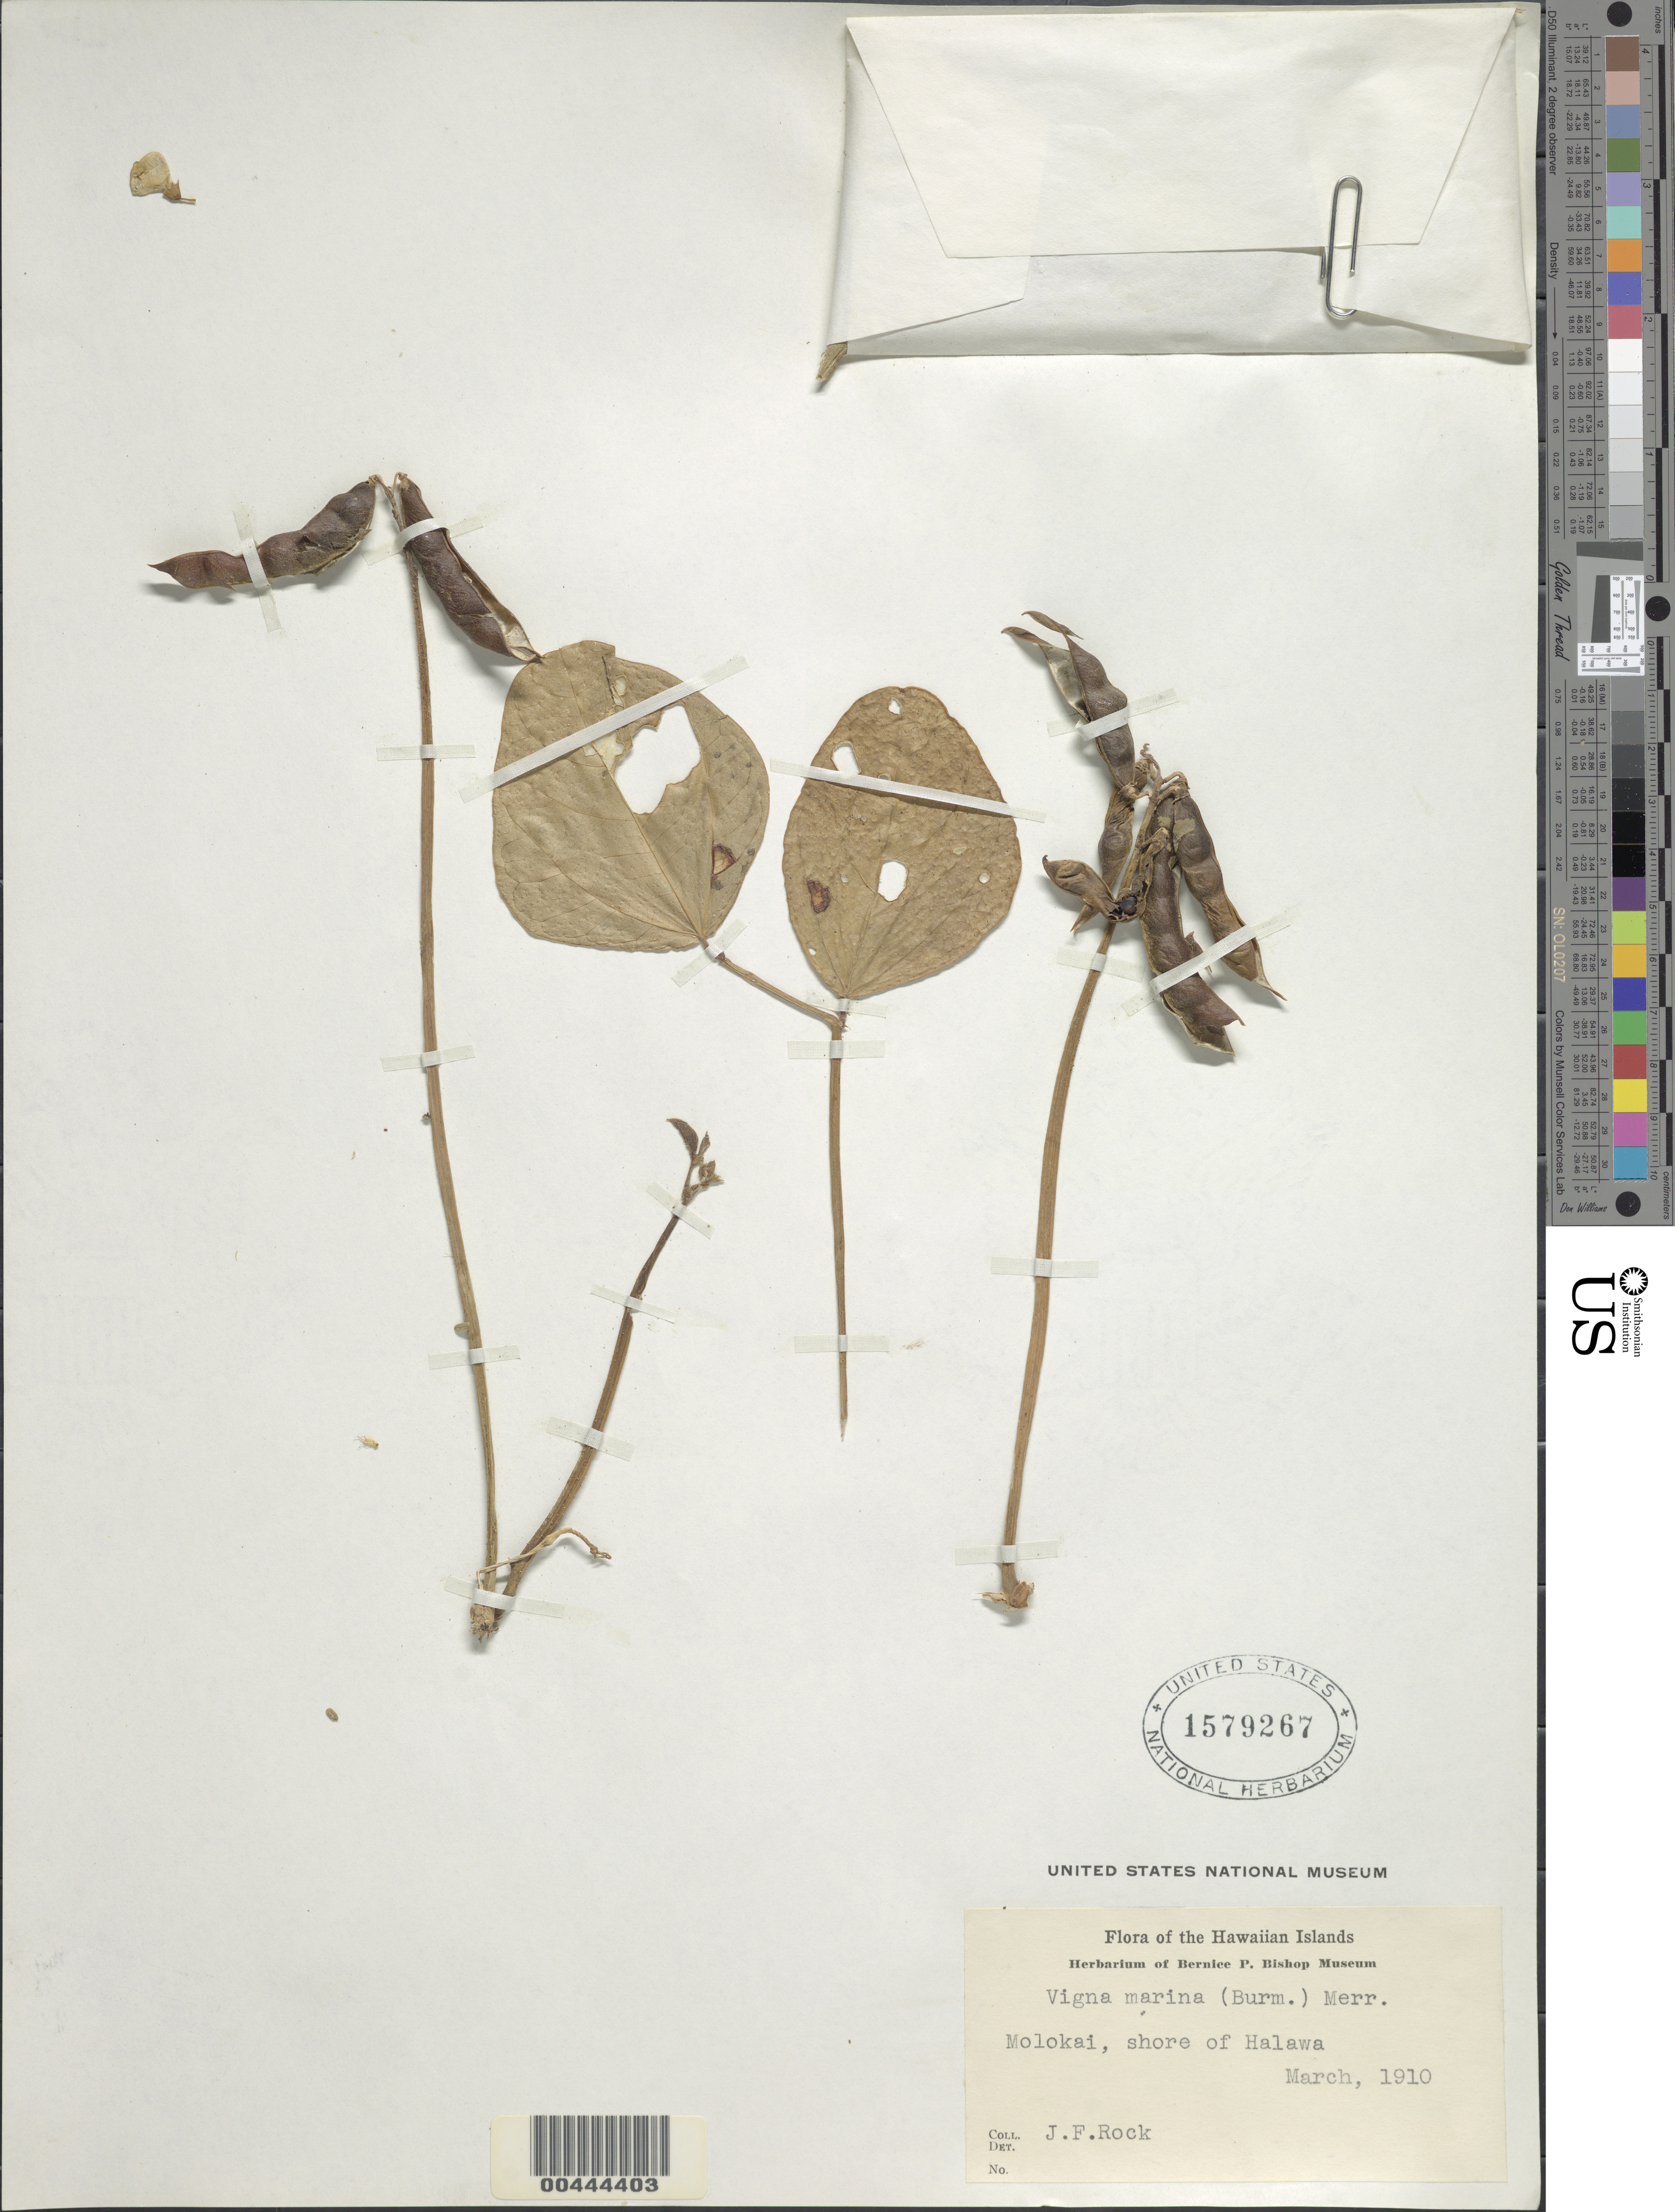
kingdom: Plantae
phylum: Tracheophyta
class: Magnoliopsida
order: Fabales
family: Fabaceae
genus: Vigna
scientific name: Vigna marina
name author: (Burm.) Merr.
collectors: J. F. Rock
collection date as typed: Mar 1910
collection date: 1910-03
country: United States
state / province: Hawaii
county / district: Maui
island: Moloka'i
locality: shore of Halawa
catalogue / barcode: US 1579267